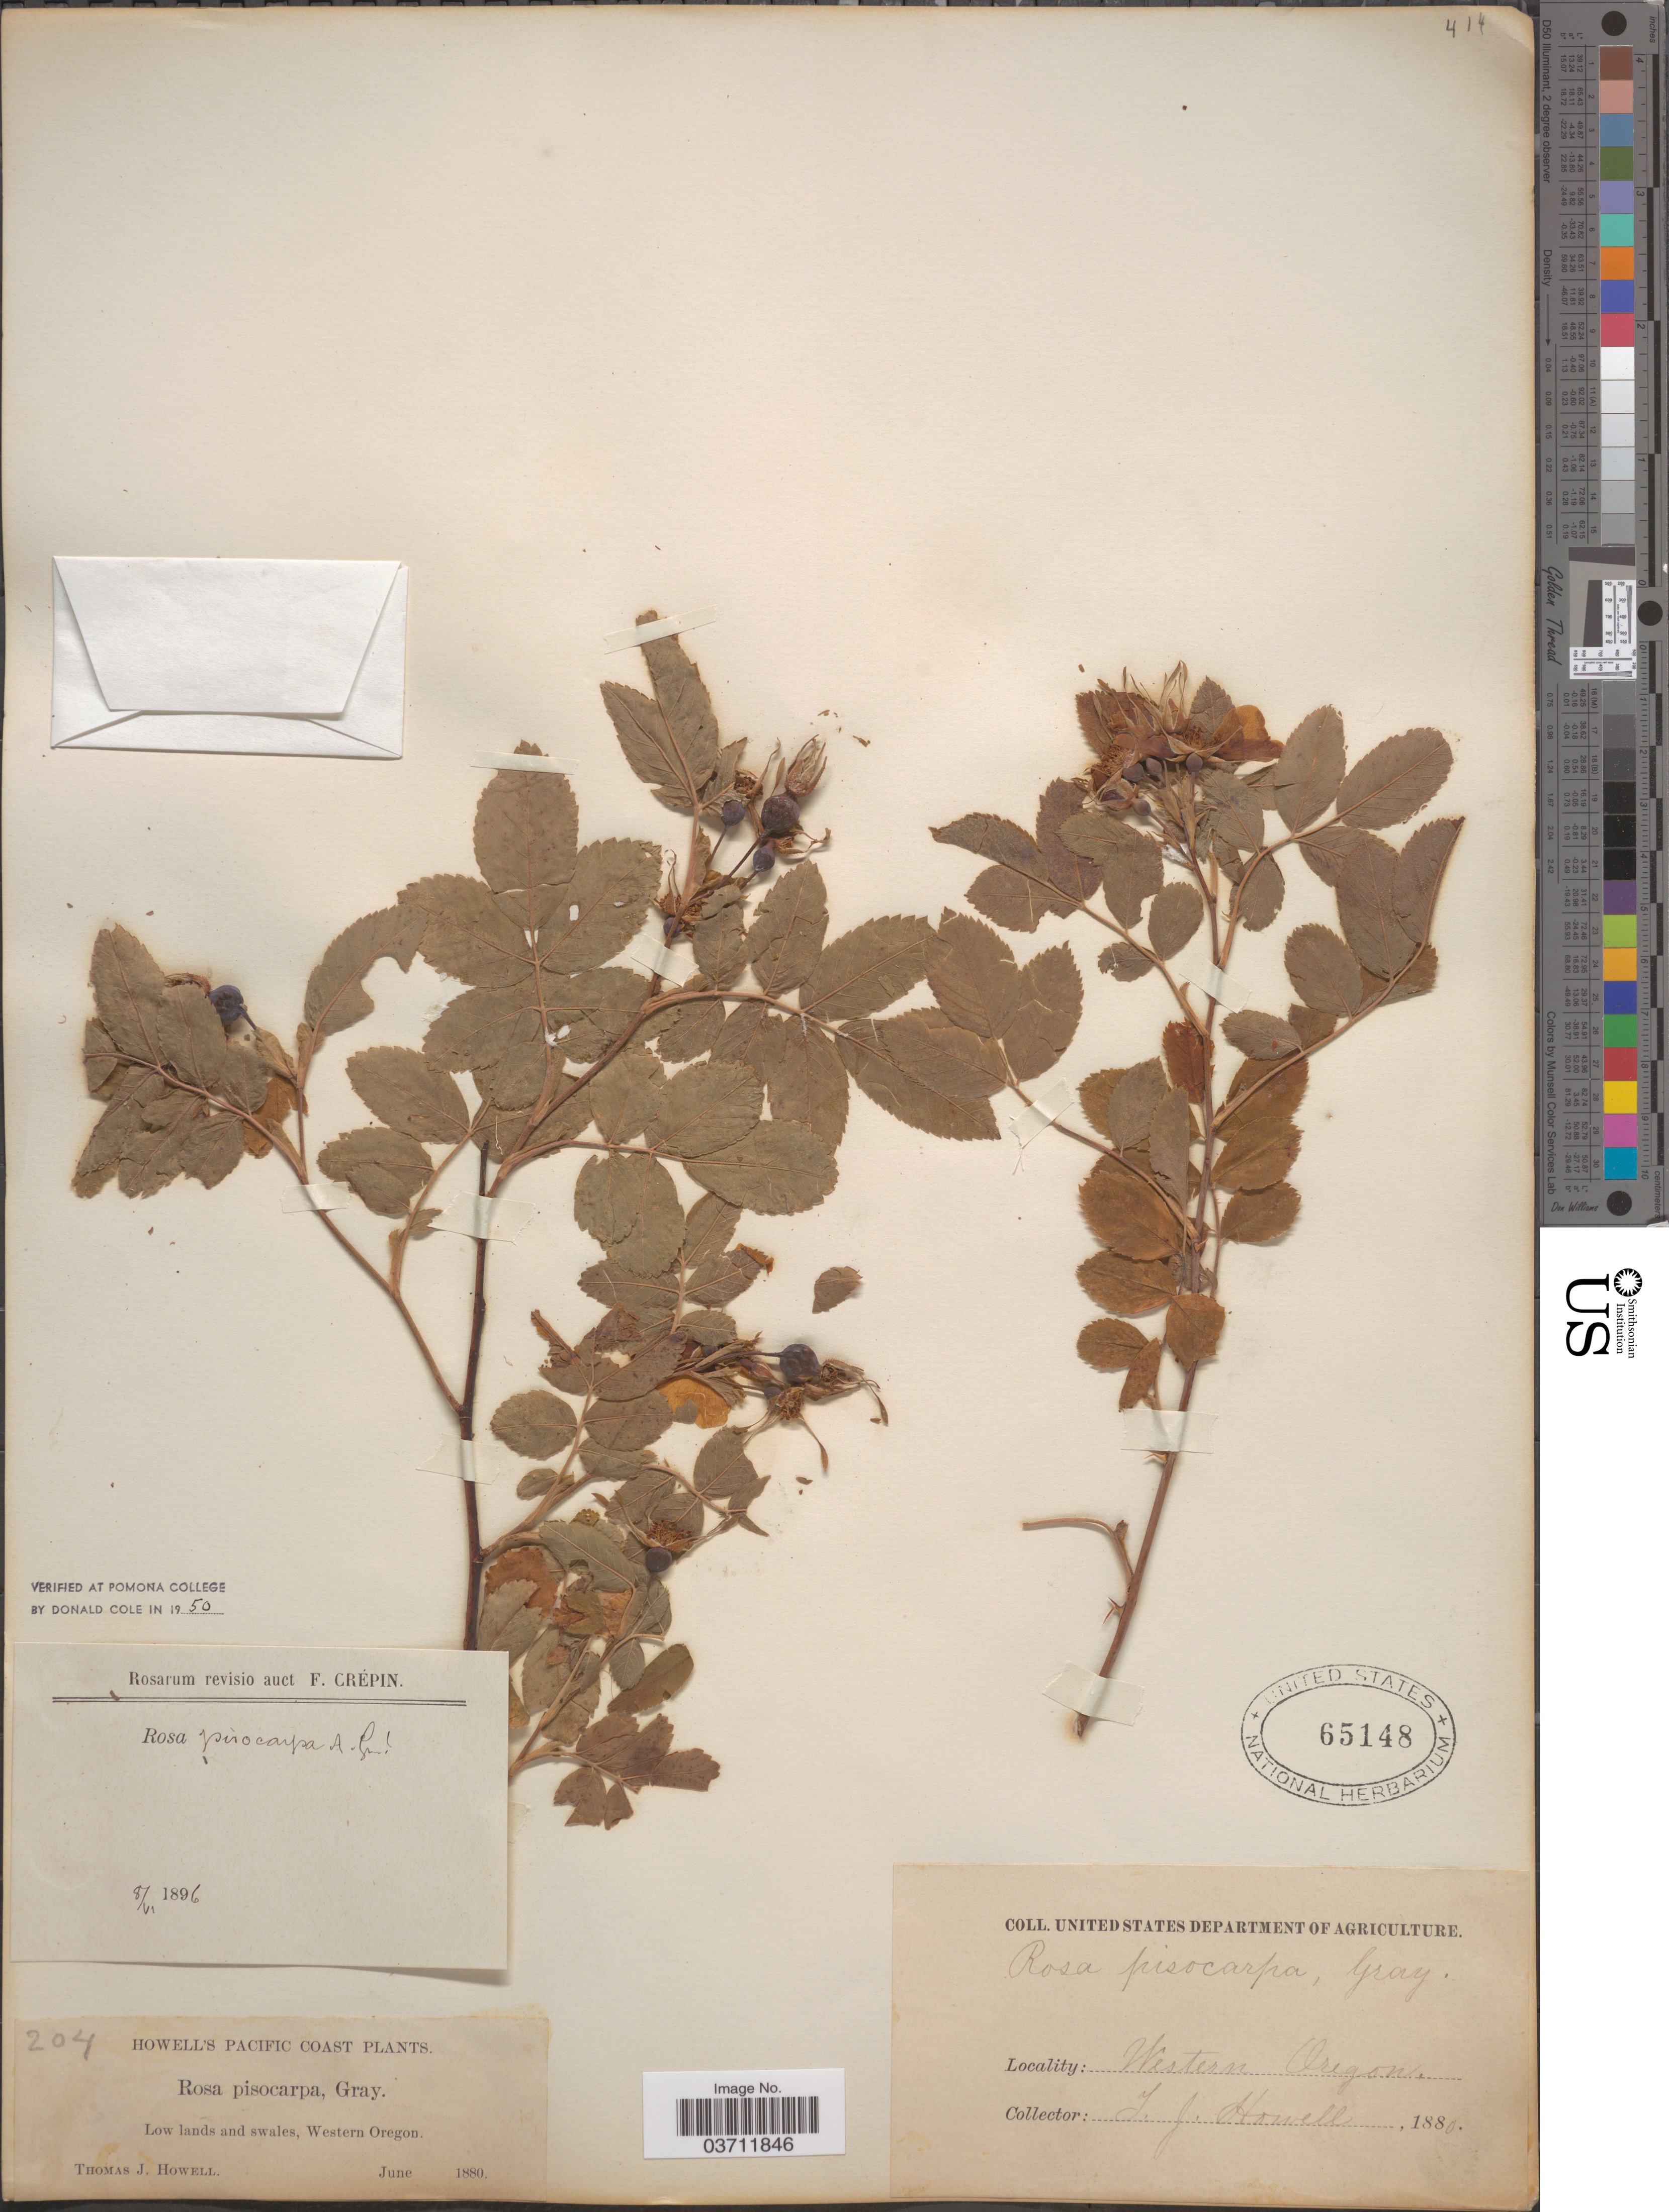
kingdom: Plantae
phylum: Tracheophyta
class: Magnoliopsida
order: Rosales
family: Rosaceae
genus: Rosa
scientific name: Rosa pisocarpa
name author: A. Gray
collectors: T. J. Howell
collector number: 204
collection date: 1880-06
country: United States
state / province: Oregon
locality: Low lands and swales, Western Oregon. Pacific Coast.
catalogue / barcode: US 65148